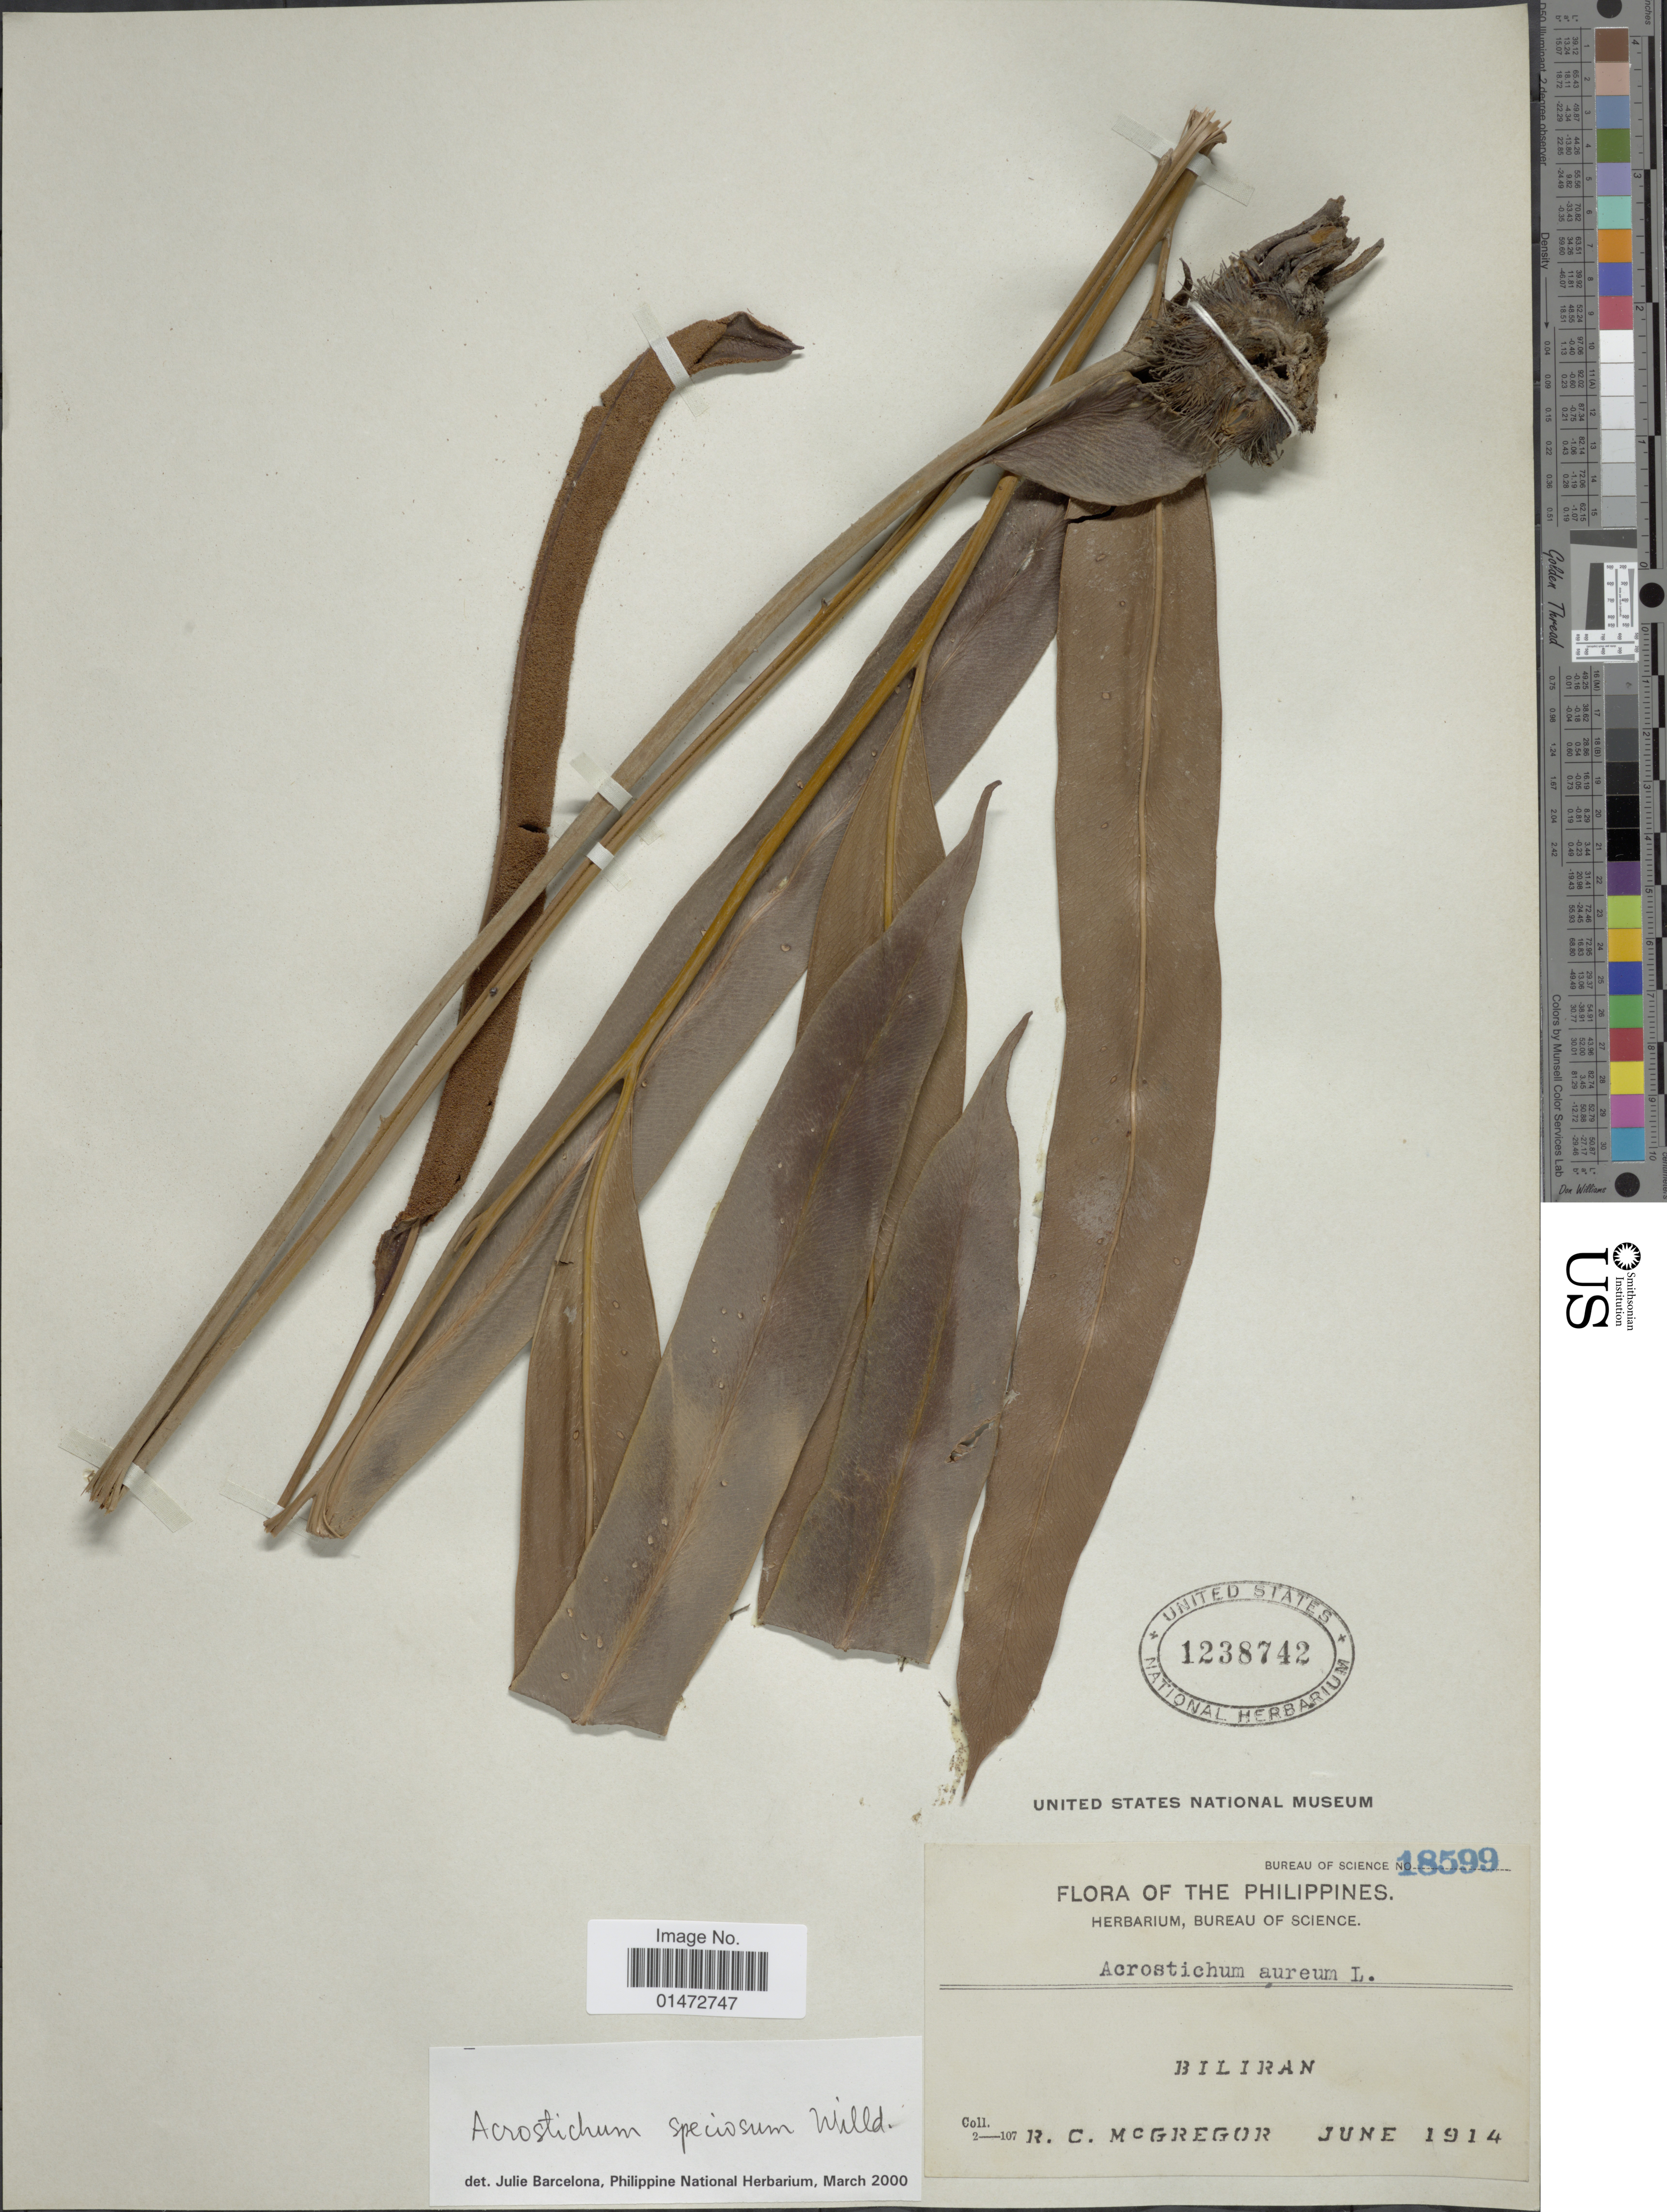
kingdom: Plantae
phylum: Tracheophyta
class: Polypodiopsida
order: Polypodiales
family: Pteridaceae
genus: Acrostichum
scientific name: Acrostichum speciosum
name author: Willd.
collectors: R. C. McGregor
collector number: Bureau Of Science 18599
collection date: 1914-06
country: Philippines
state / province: Eastern Visayas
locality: Biliran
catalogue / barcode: US 1238742